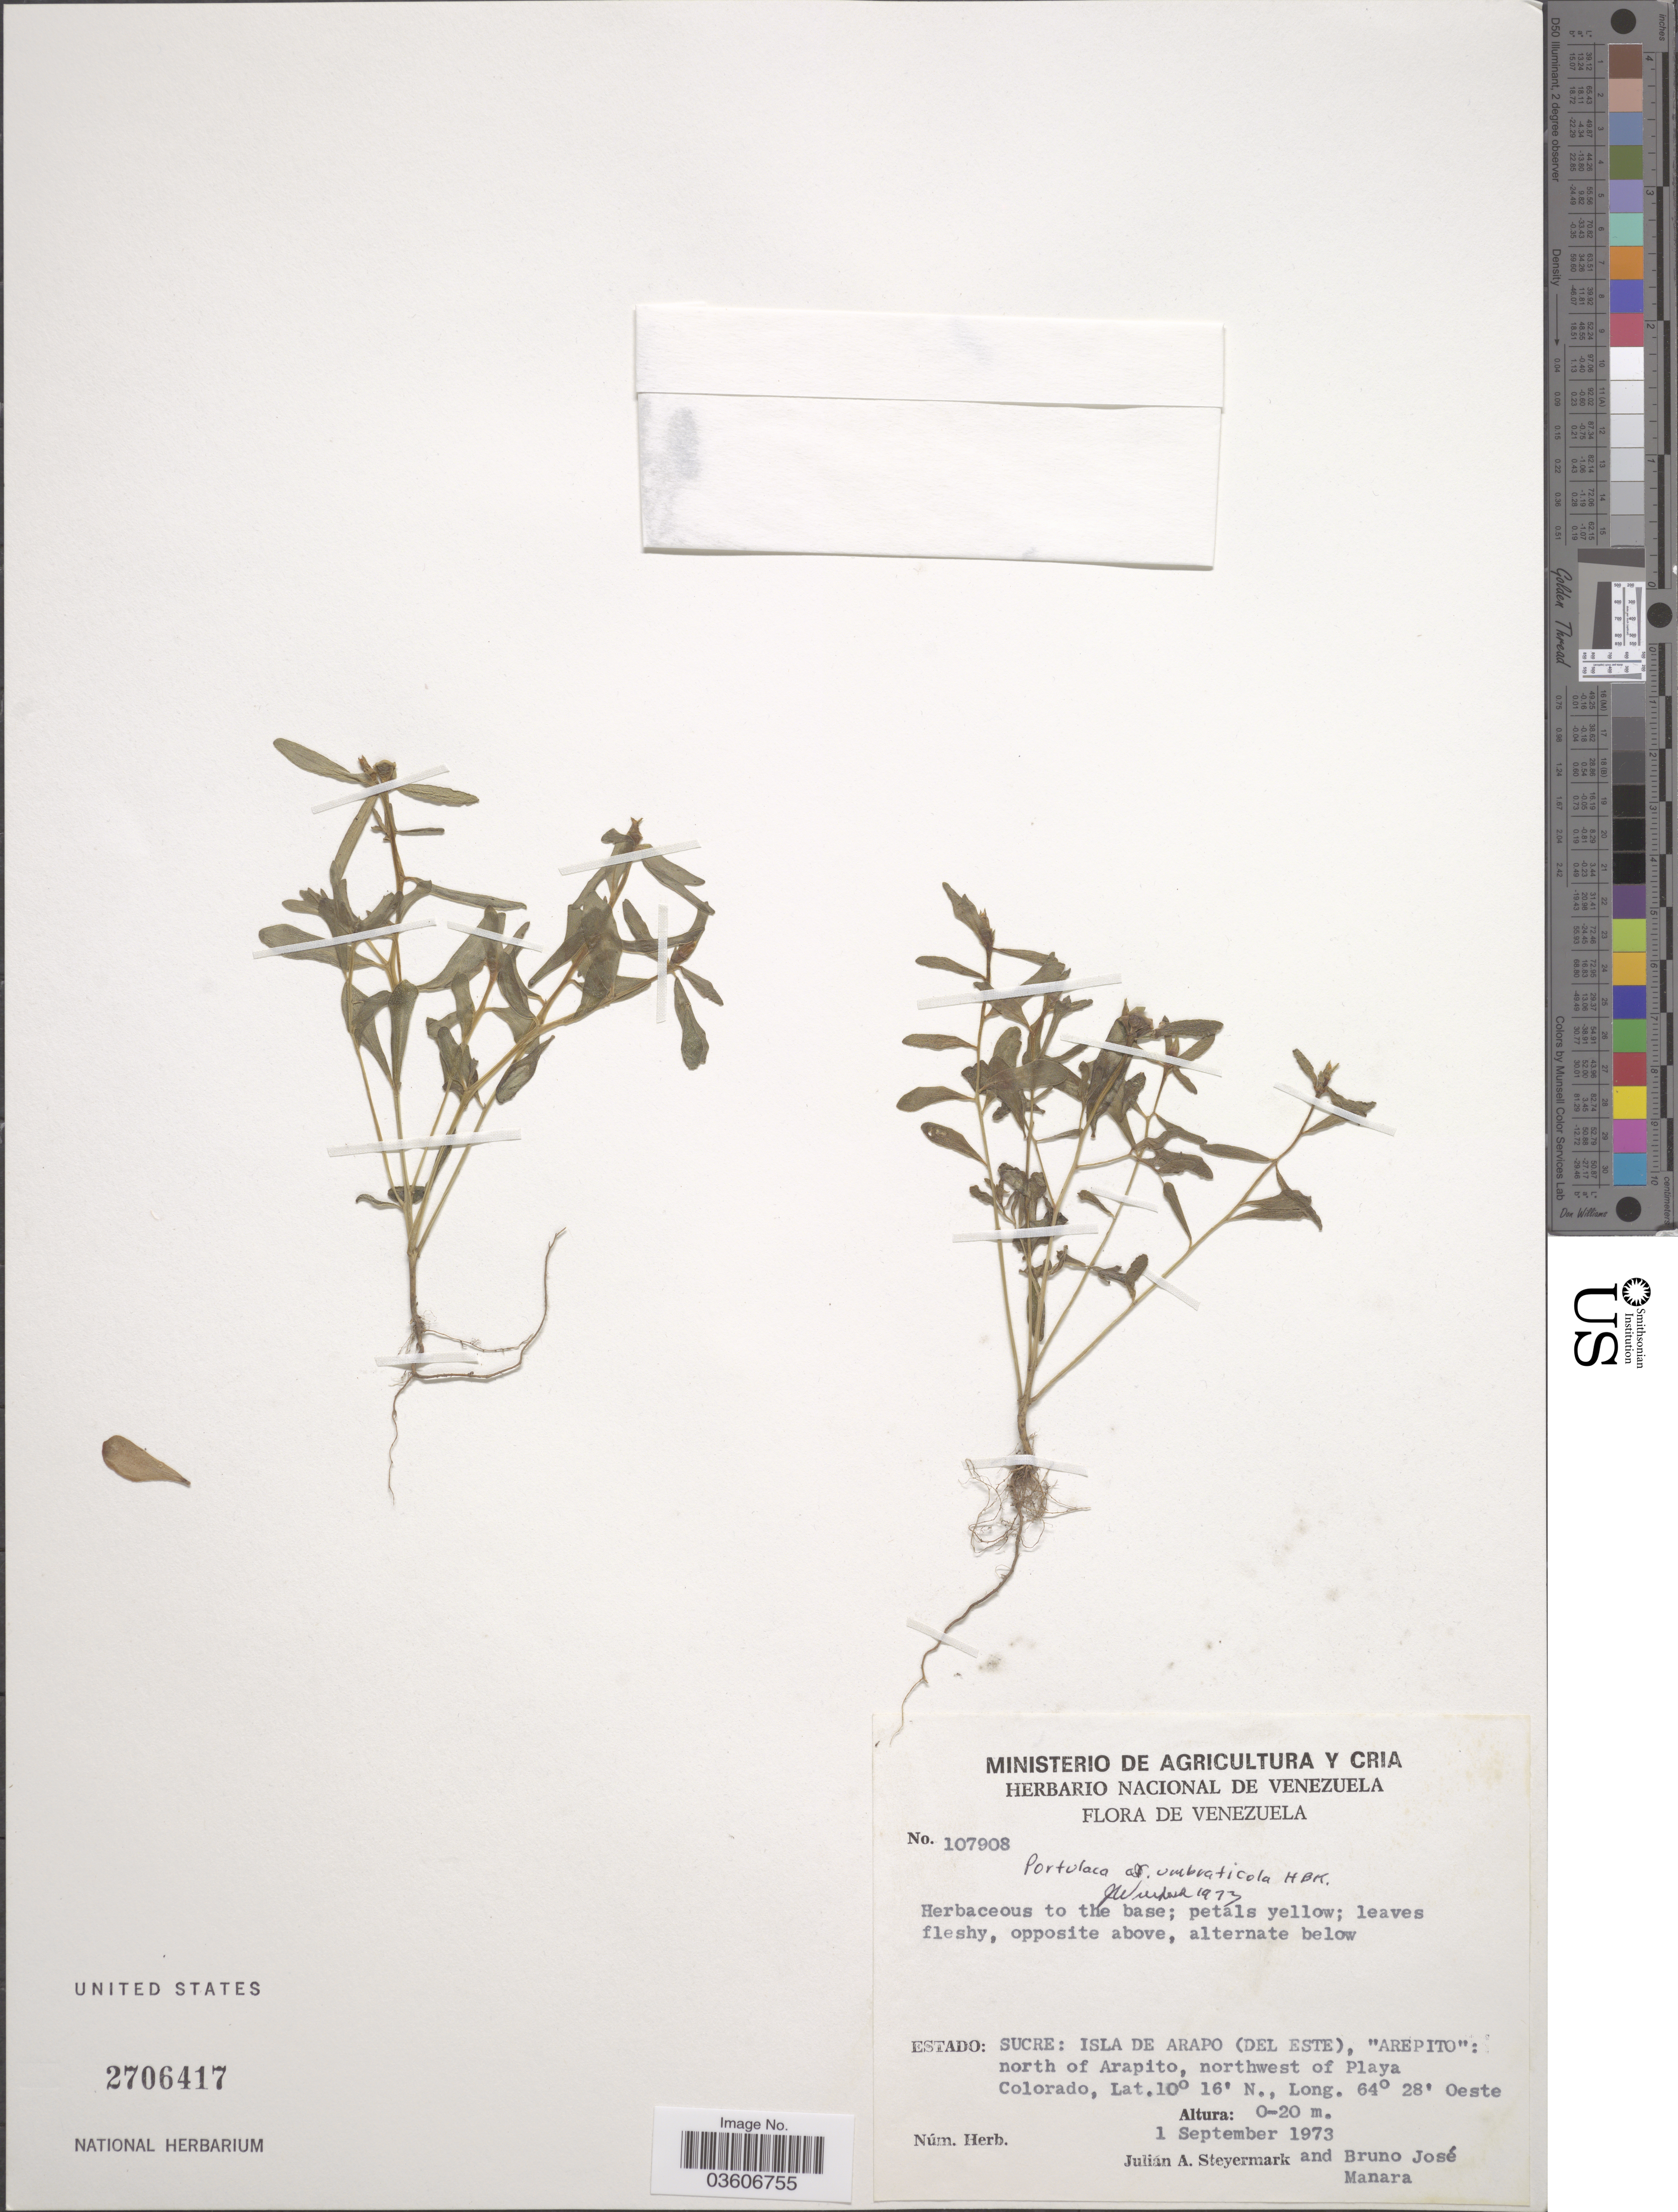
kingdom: Plantae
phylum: Tracheophyta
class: Magnoliopsida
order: Caryophyllales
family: Portulacaceae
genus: Portulaca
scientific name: Portulaca umbraticola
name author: Kunth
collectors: J. Steyermark & B. Manara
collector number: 107908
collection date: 1973-09-01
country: Venezuela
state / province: Sucre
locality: Isla de Arapo (Del Este), "Arepito": north of Arapito, northwest of Playa Colorado.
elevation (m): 0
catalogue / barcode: US 2706417